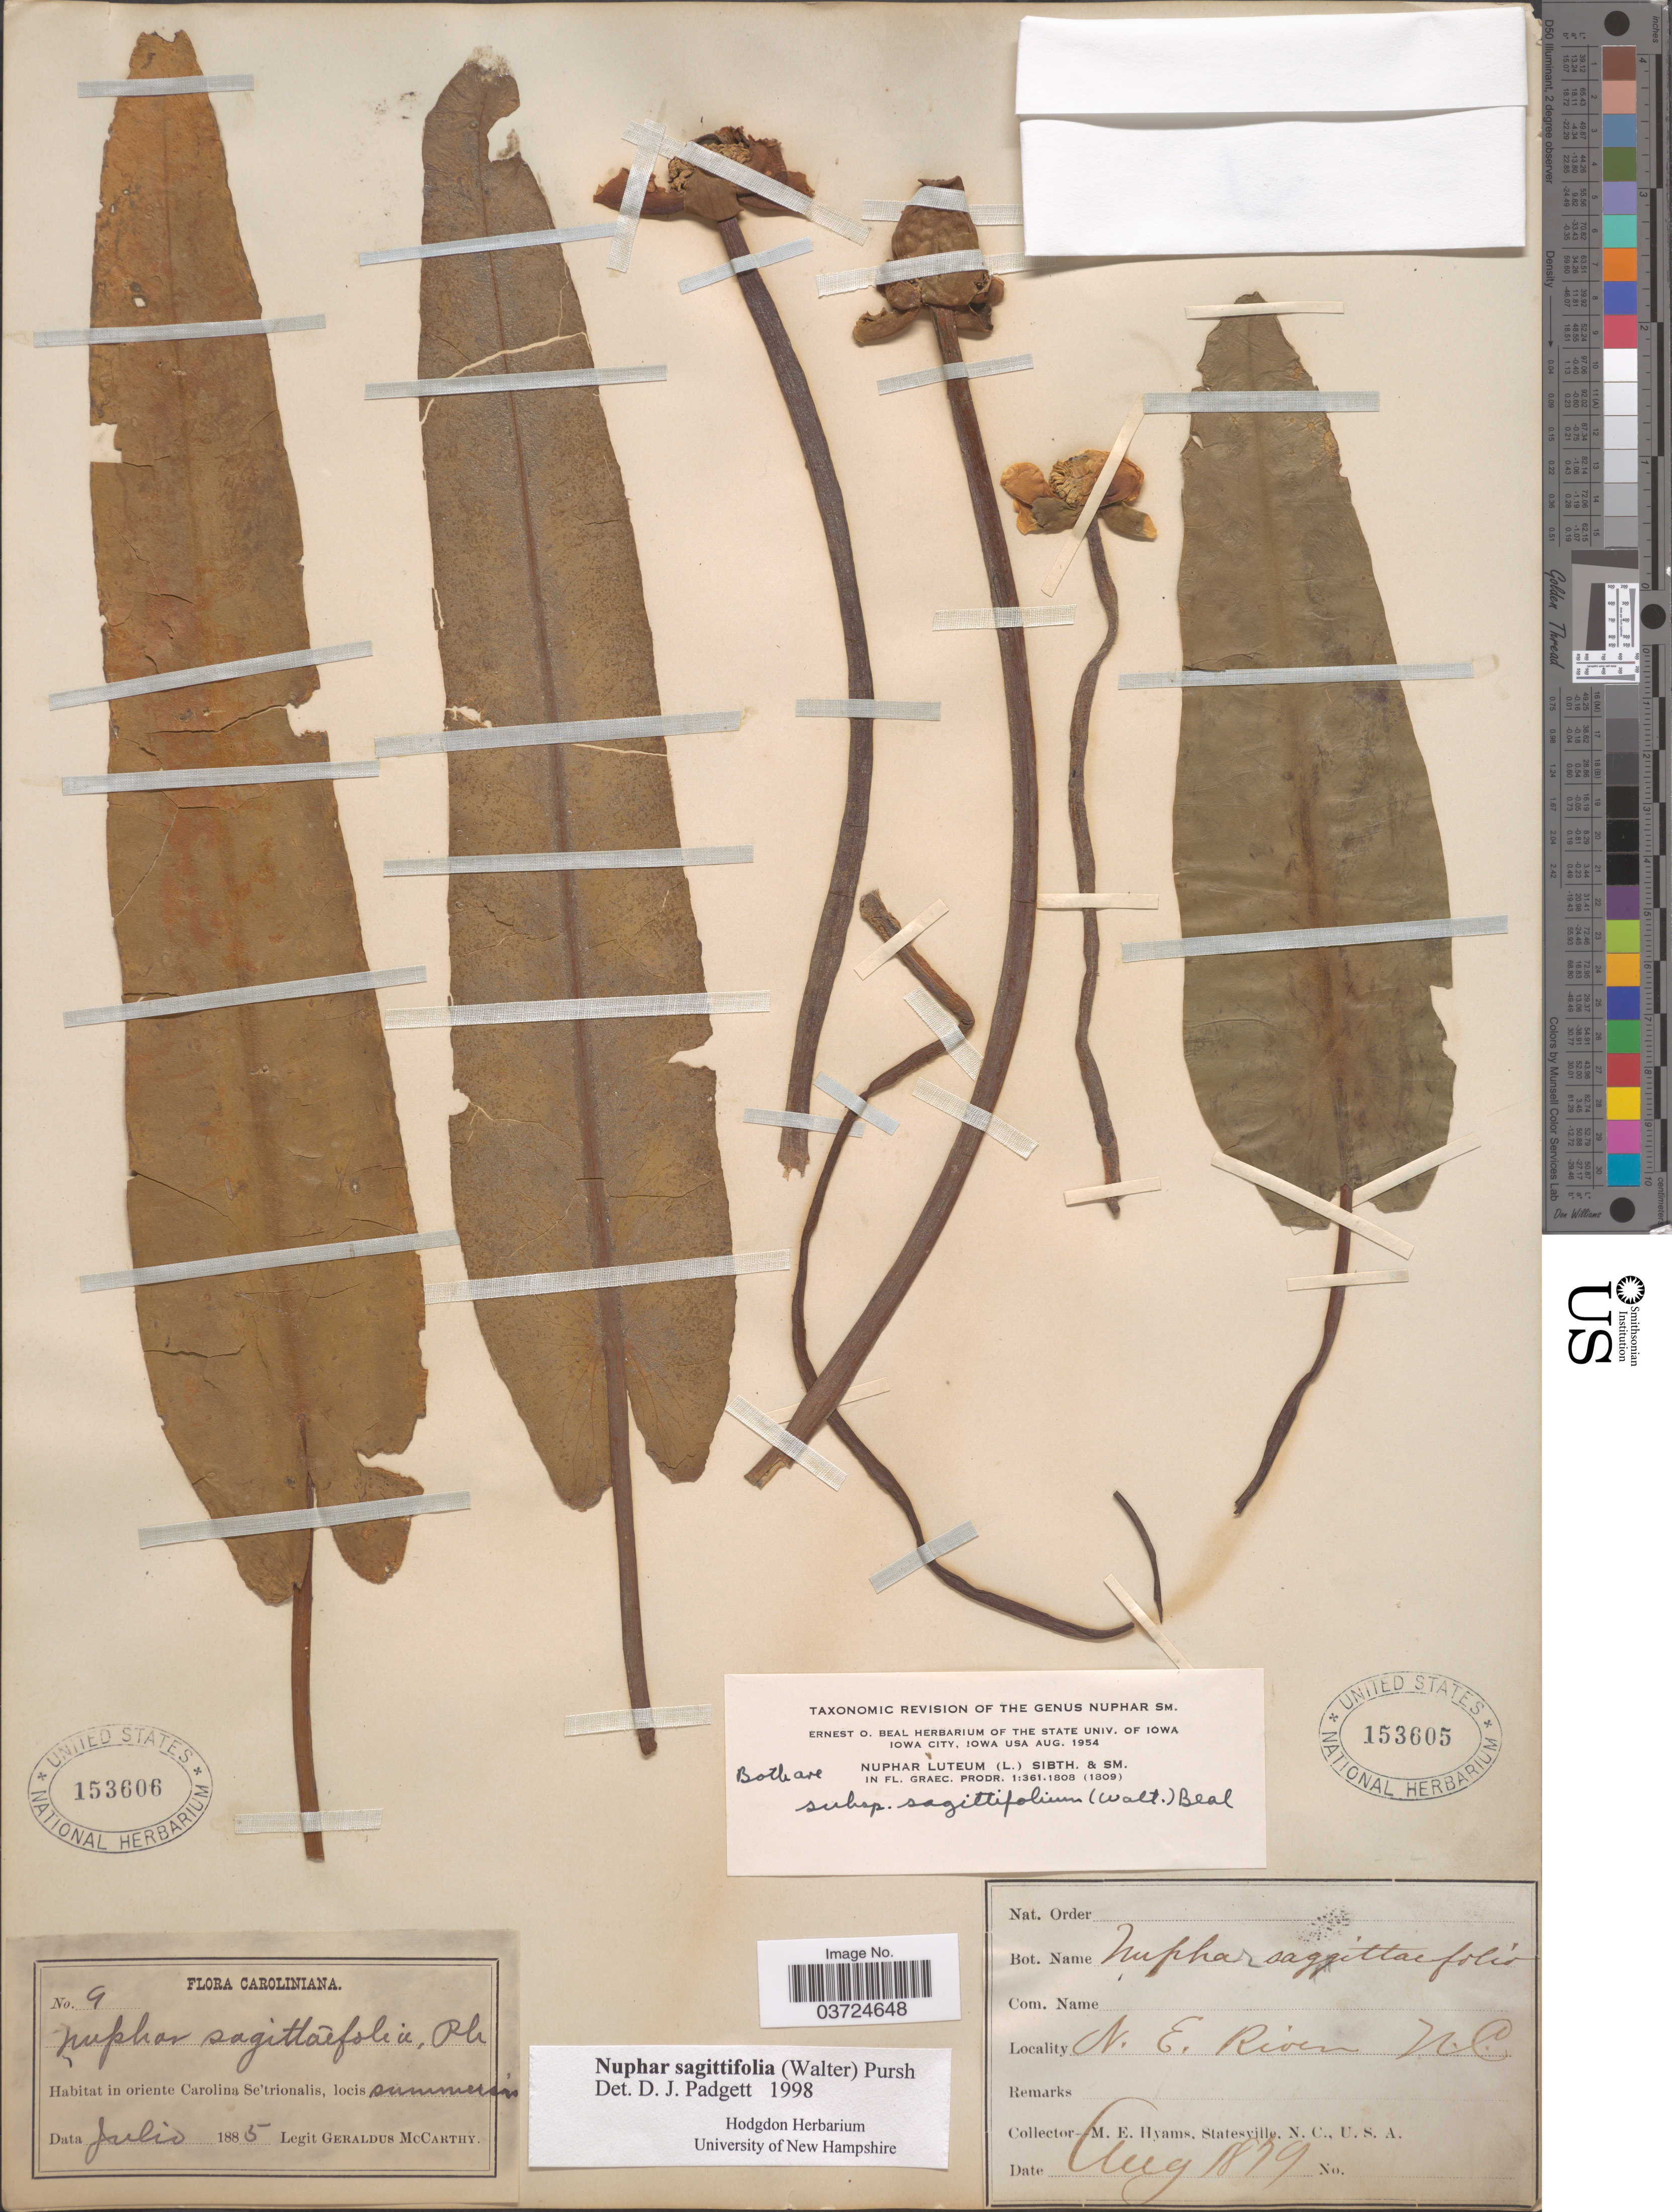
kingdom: Plantae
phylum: Tracheophyta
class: Magnoliopsida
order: Nymphaeales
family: Nymphaeaceae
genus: Nuphar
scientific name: Nuphar lutea subsp. sagittifolia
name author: (Walter) E.O. Beal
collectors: M. McCarthy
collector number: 9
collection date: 1885-07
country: United States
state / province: North Carolina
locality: Caroliniana. In oriente Carolina Se'trionalis.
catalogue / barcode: US 153606